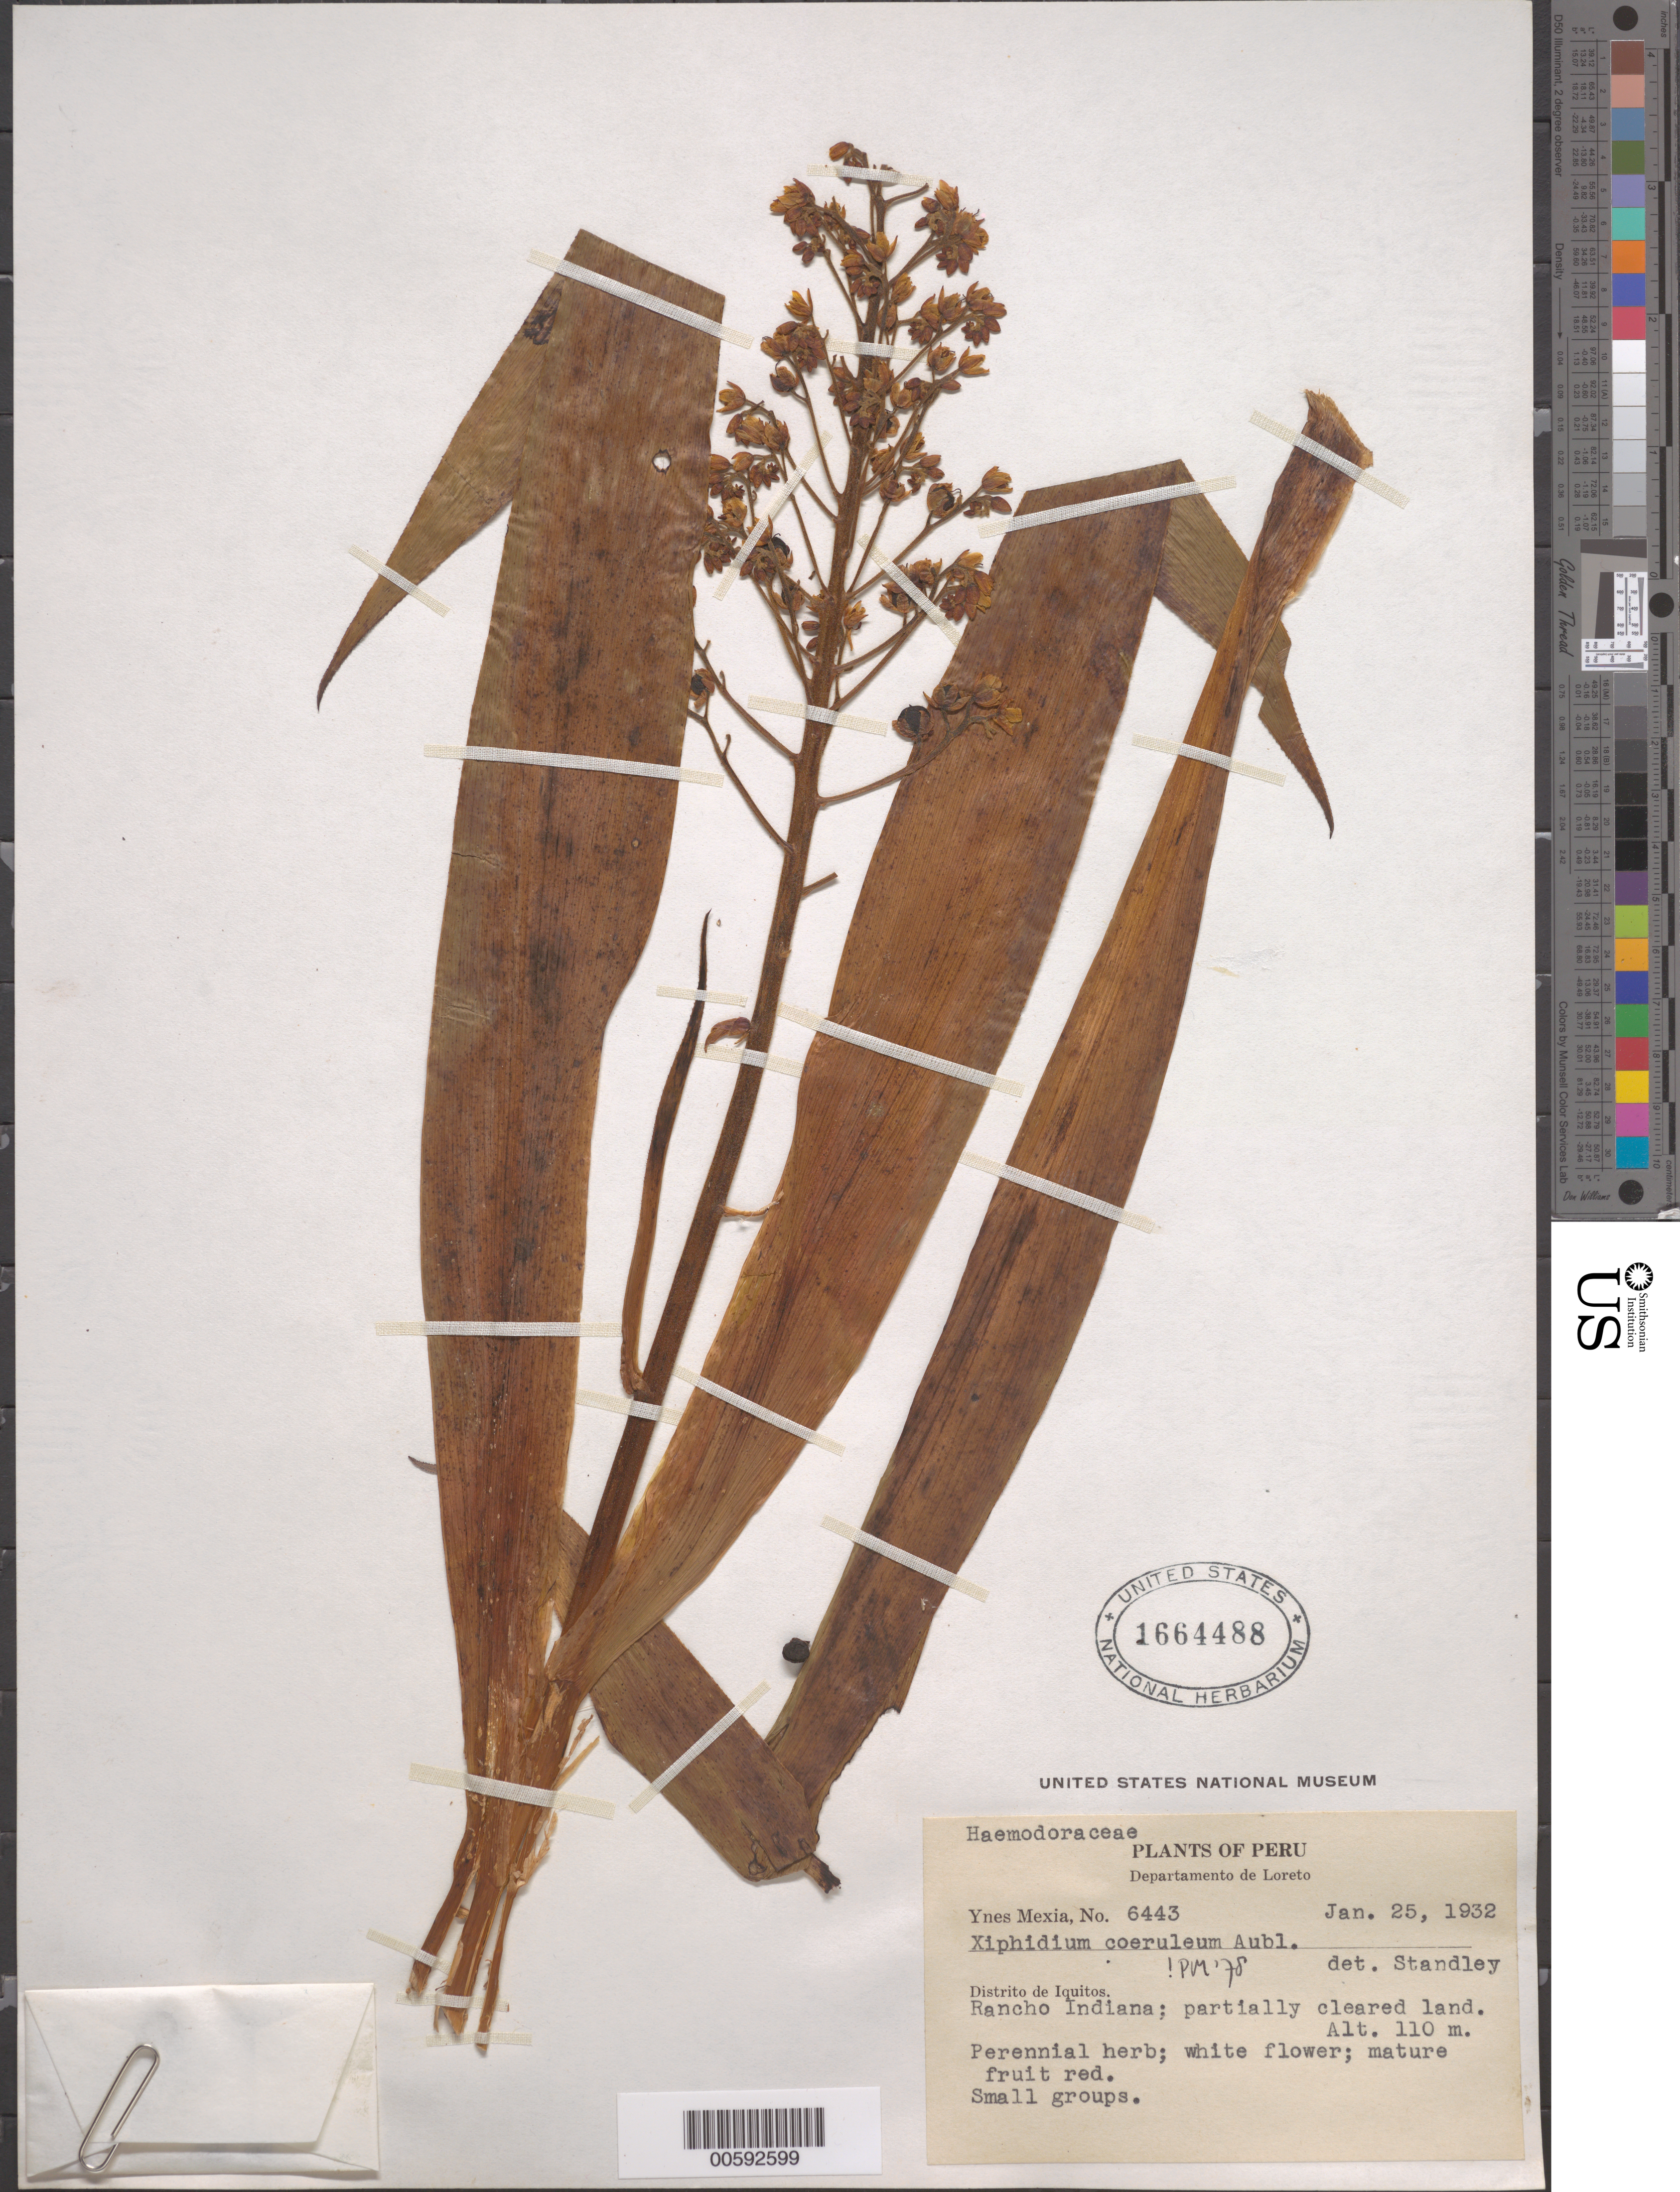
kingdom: Plantae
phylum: Tracheophyta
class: Liliopsida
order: Commelinales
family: Haemodoraceae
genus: Xiphidium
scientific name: Xiphidium caeruleum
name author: Aubl.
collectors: Y. Mexia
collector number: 6443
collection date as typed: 25 Jan 1932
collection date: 1932-01-25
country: Peru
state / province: Loreto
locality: Rancho Indiana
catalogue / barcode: US 1664488